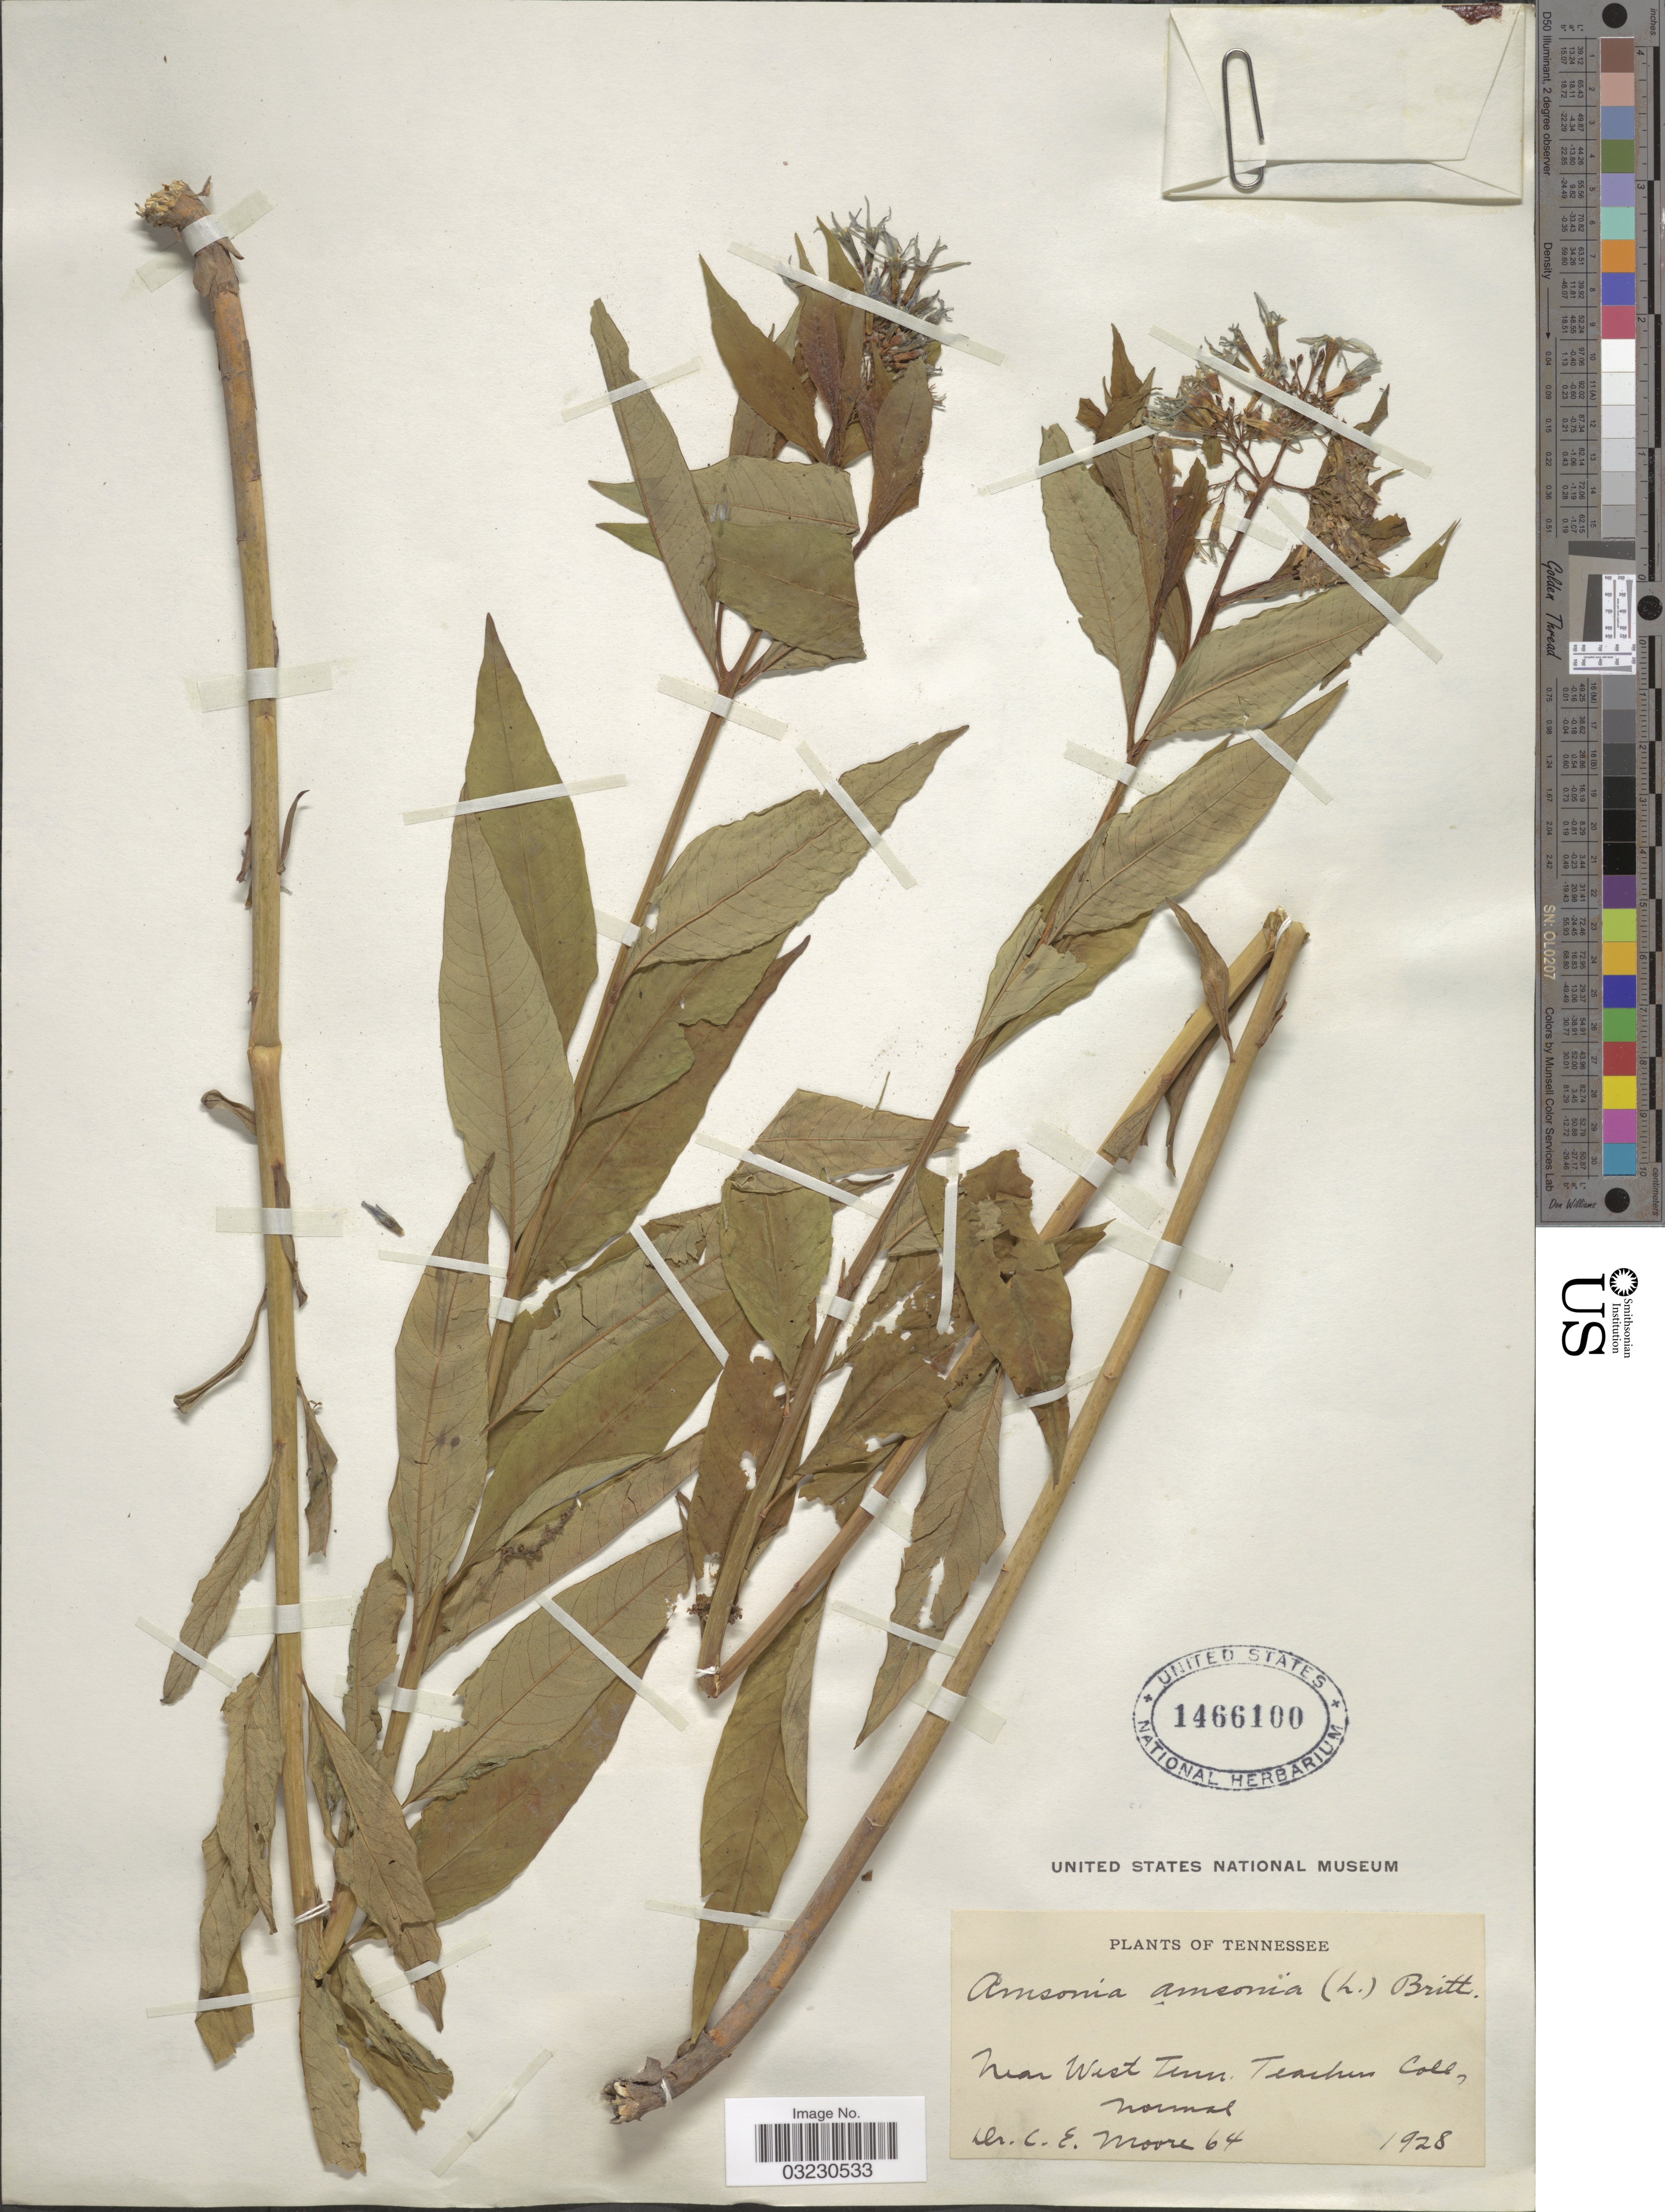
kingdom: Plantae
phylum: Tracheophyta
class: Magnoliopsida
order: Gentianales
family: Apocynaceae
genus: Amsonia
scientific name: Amsonia tabernaemontana var. gattingeri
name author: Woodson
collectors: C. Moore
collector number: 64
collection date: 1928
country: United States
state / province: Tennessee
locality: Near West Tenn. Teachers Coll, Normal.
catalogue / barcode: US 1466100